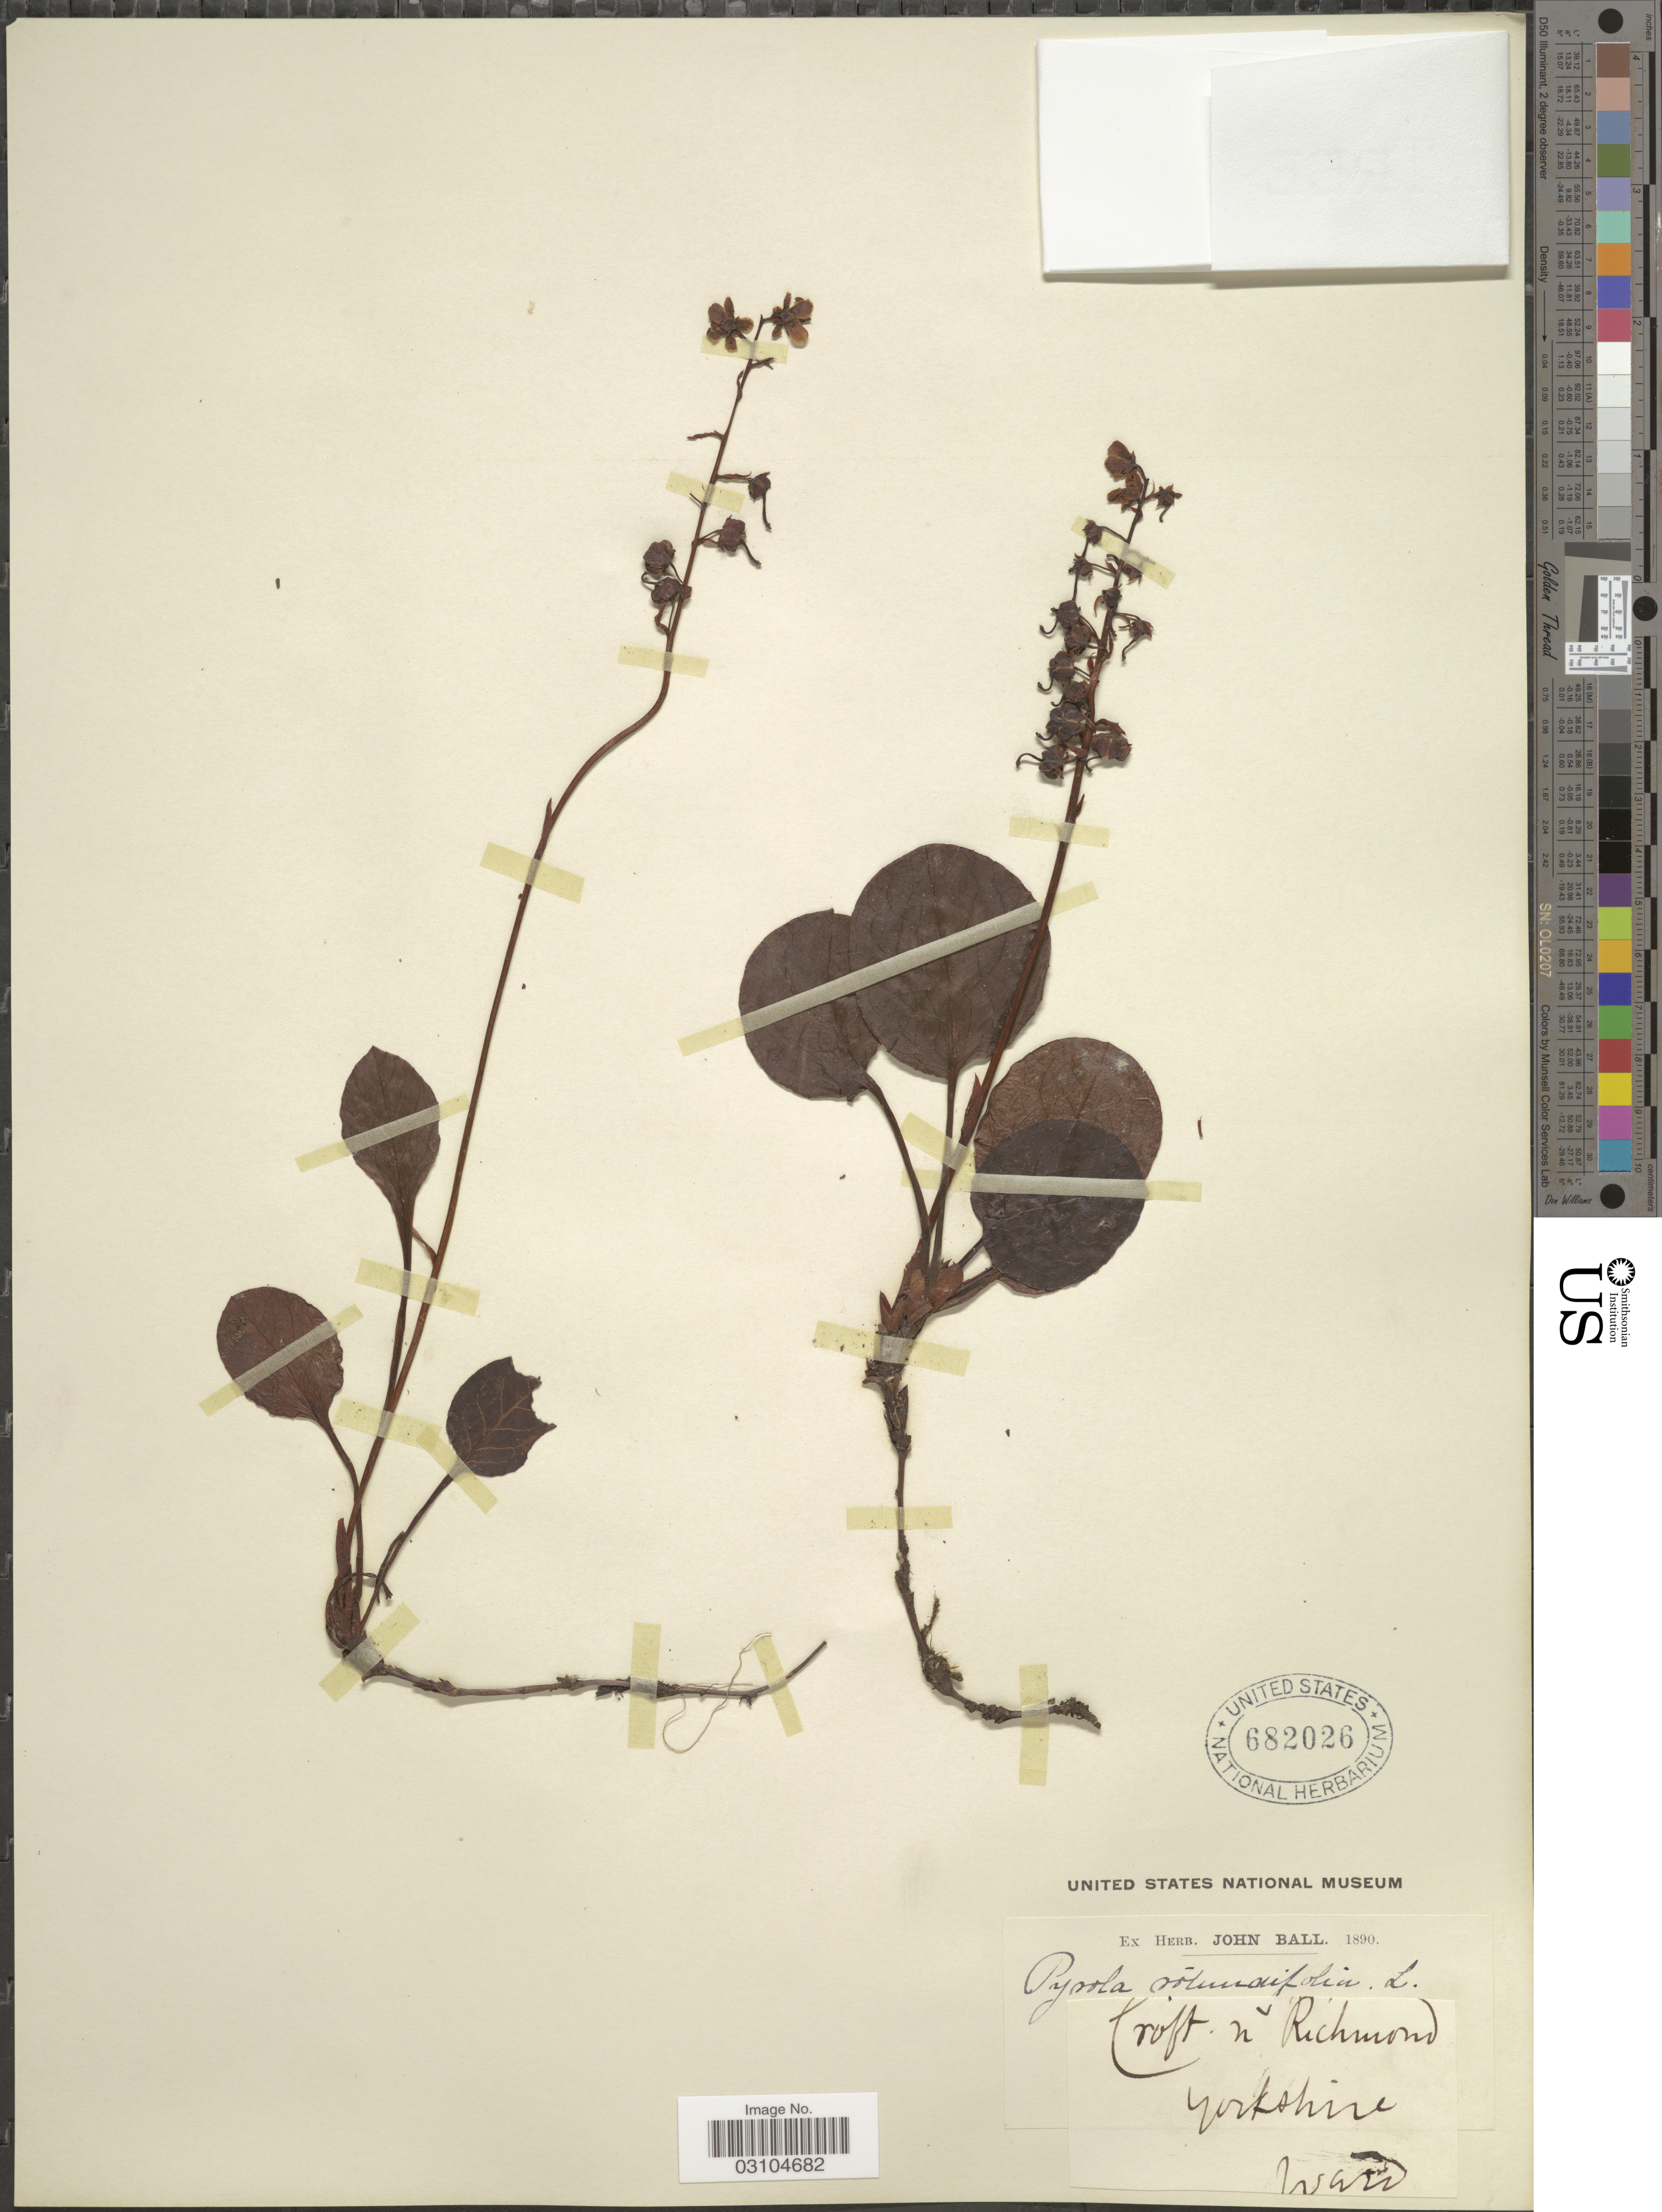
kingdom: Plantae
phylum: Tracheophyta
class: Magnoliopsida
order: Ericales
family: Ericaceae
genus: Pyrola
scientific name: Pyrola rotundifolia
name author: L.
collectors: Warr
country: United Kingdom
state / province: England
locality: Croft. n Richmond. Yorkshire.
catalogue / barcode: US 682026